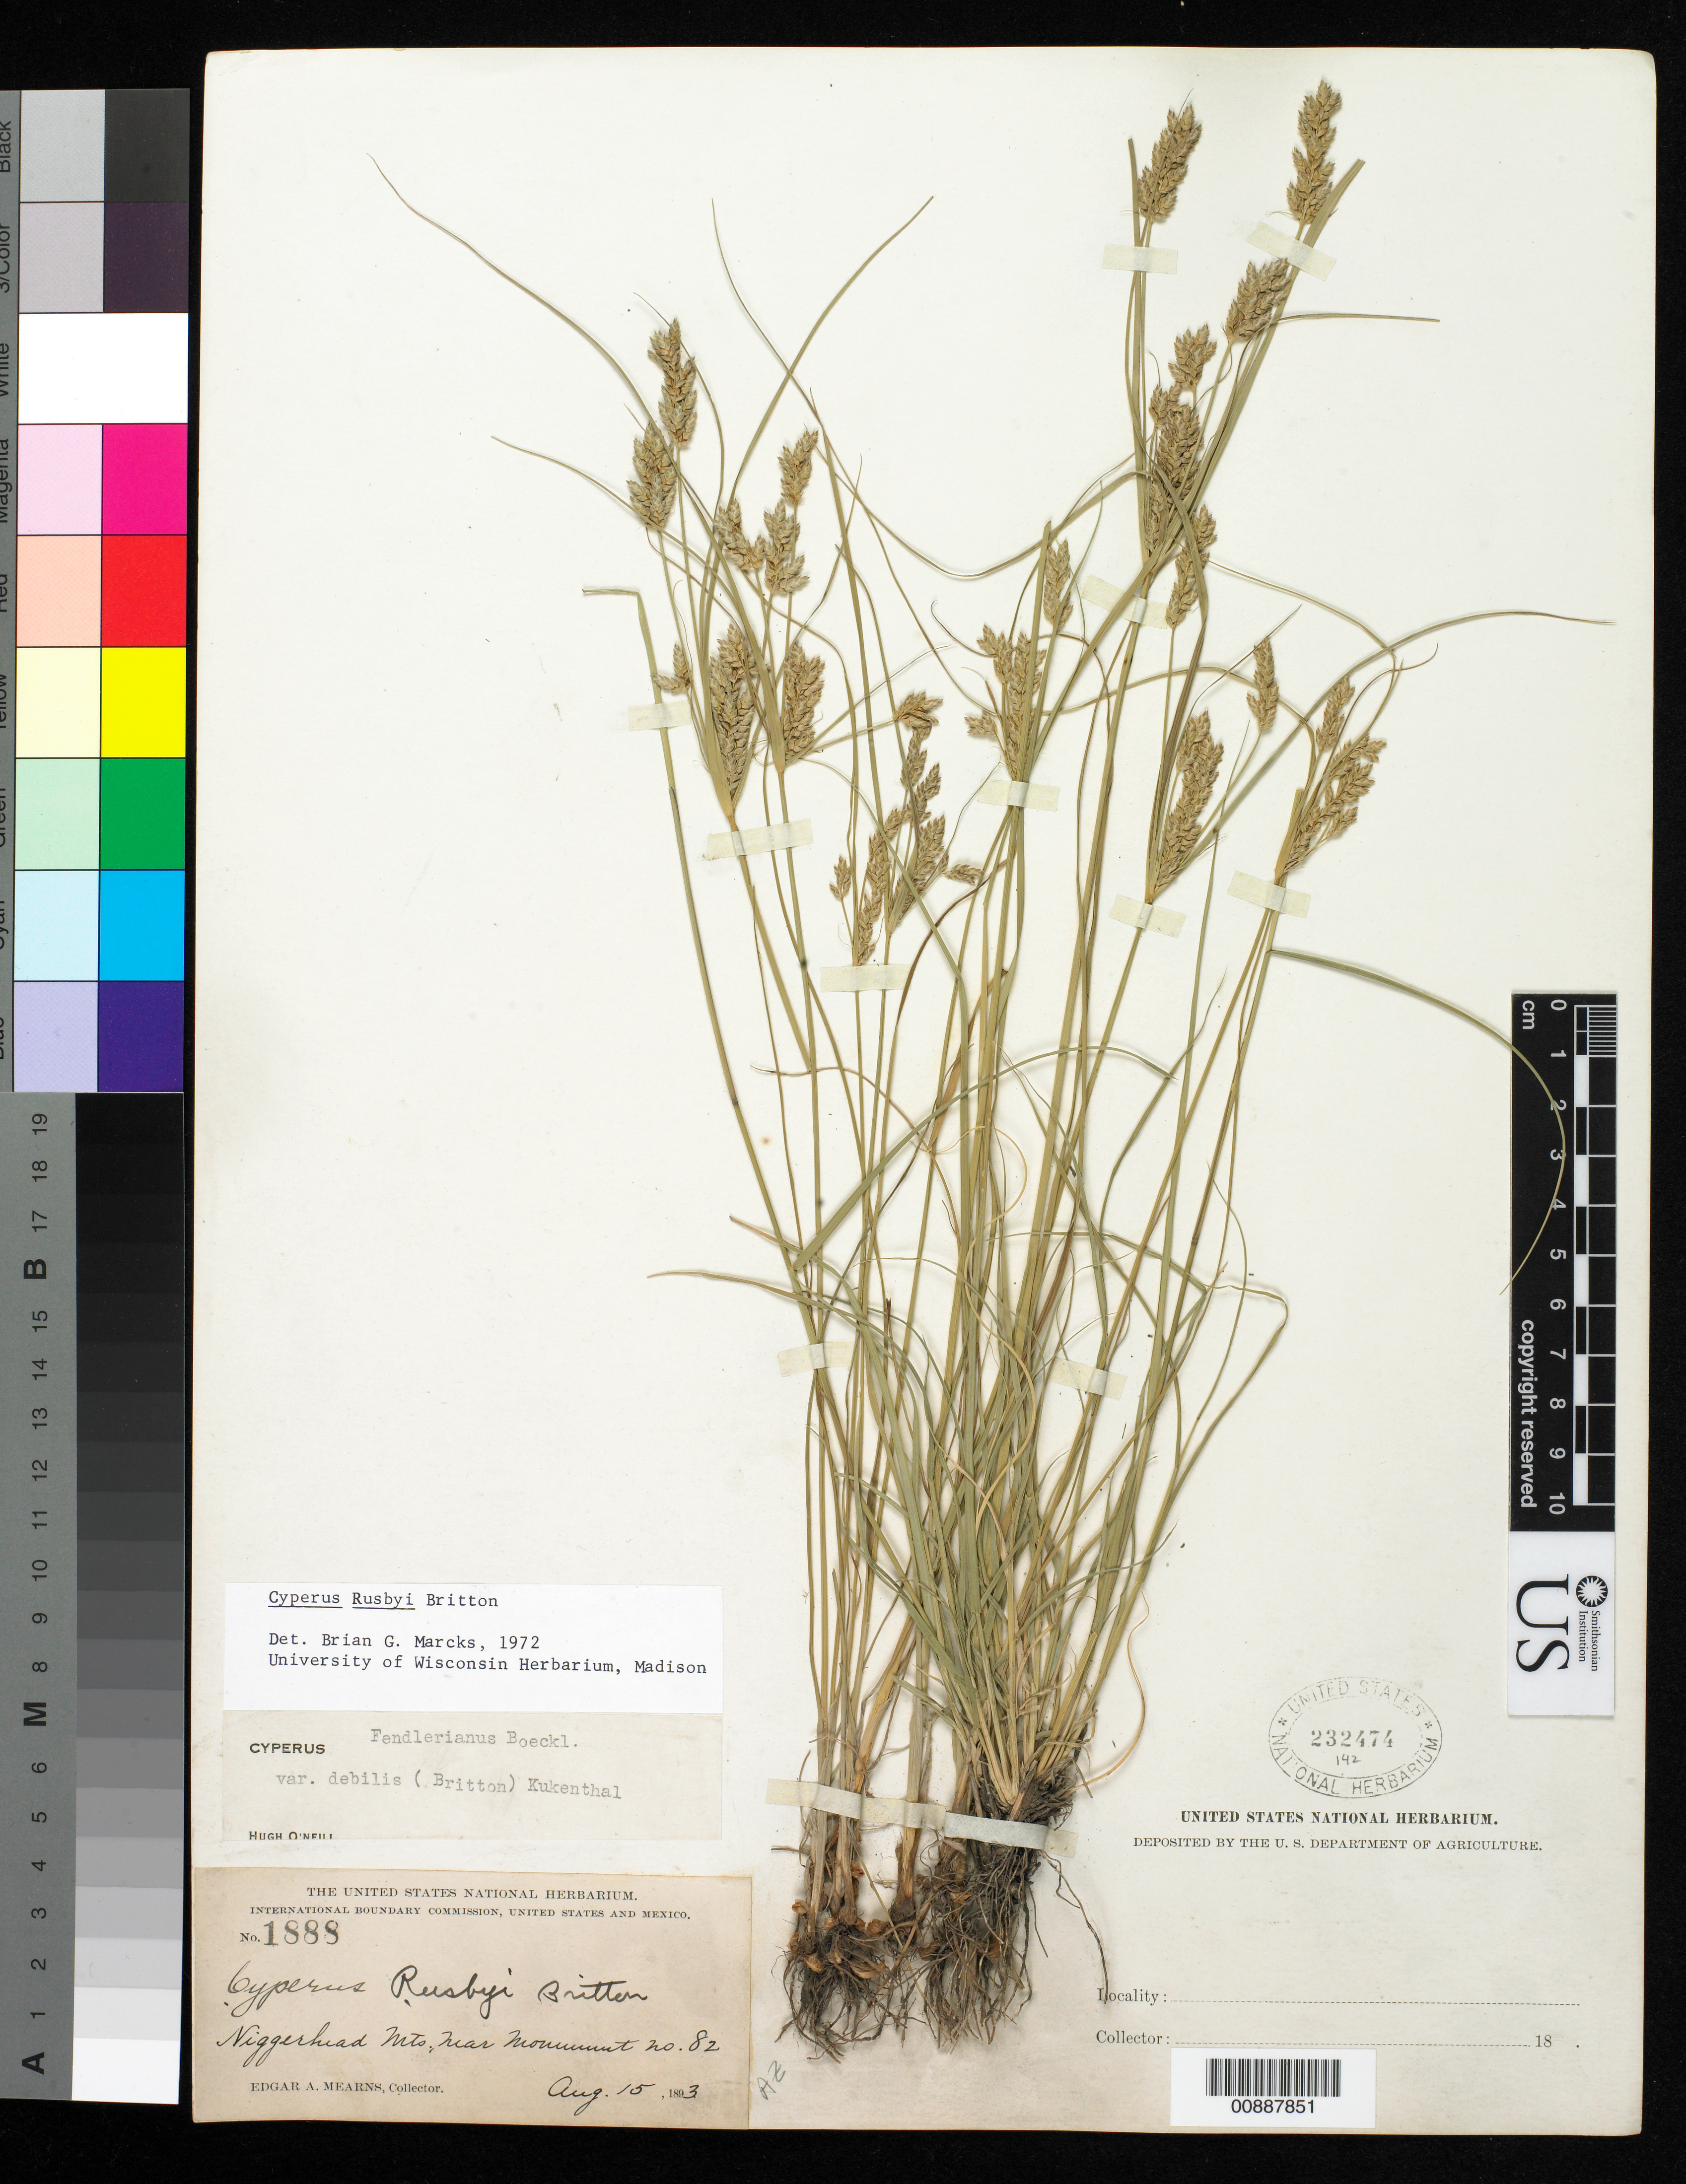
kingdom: Plantae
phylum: Tracheophyta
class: Liliopsida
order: Poales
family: Cyperaceae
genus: Cyperus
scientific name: Cyperus sphaerolepis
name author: Boeckeler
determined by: Strong, Mark T., (BOT), Smithsonian Institution - National Museum of Natural History (UNITED STATES)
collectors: E. A. Mearns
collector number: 1888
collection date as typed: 15 Aug 1893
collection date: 1893-08-15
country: United States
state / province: Arizona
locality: Niggerhead Mts., near Monument no. 82.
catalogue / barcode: US 232474